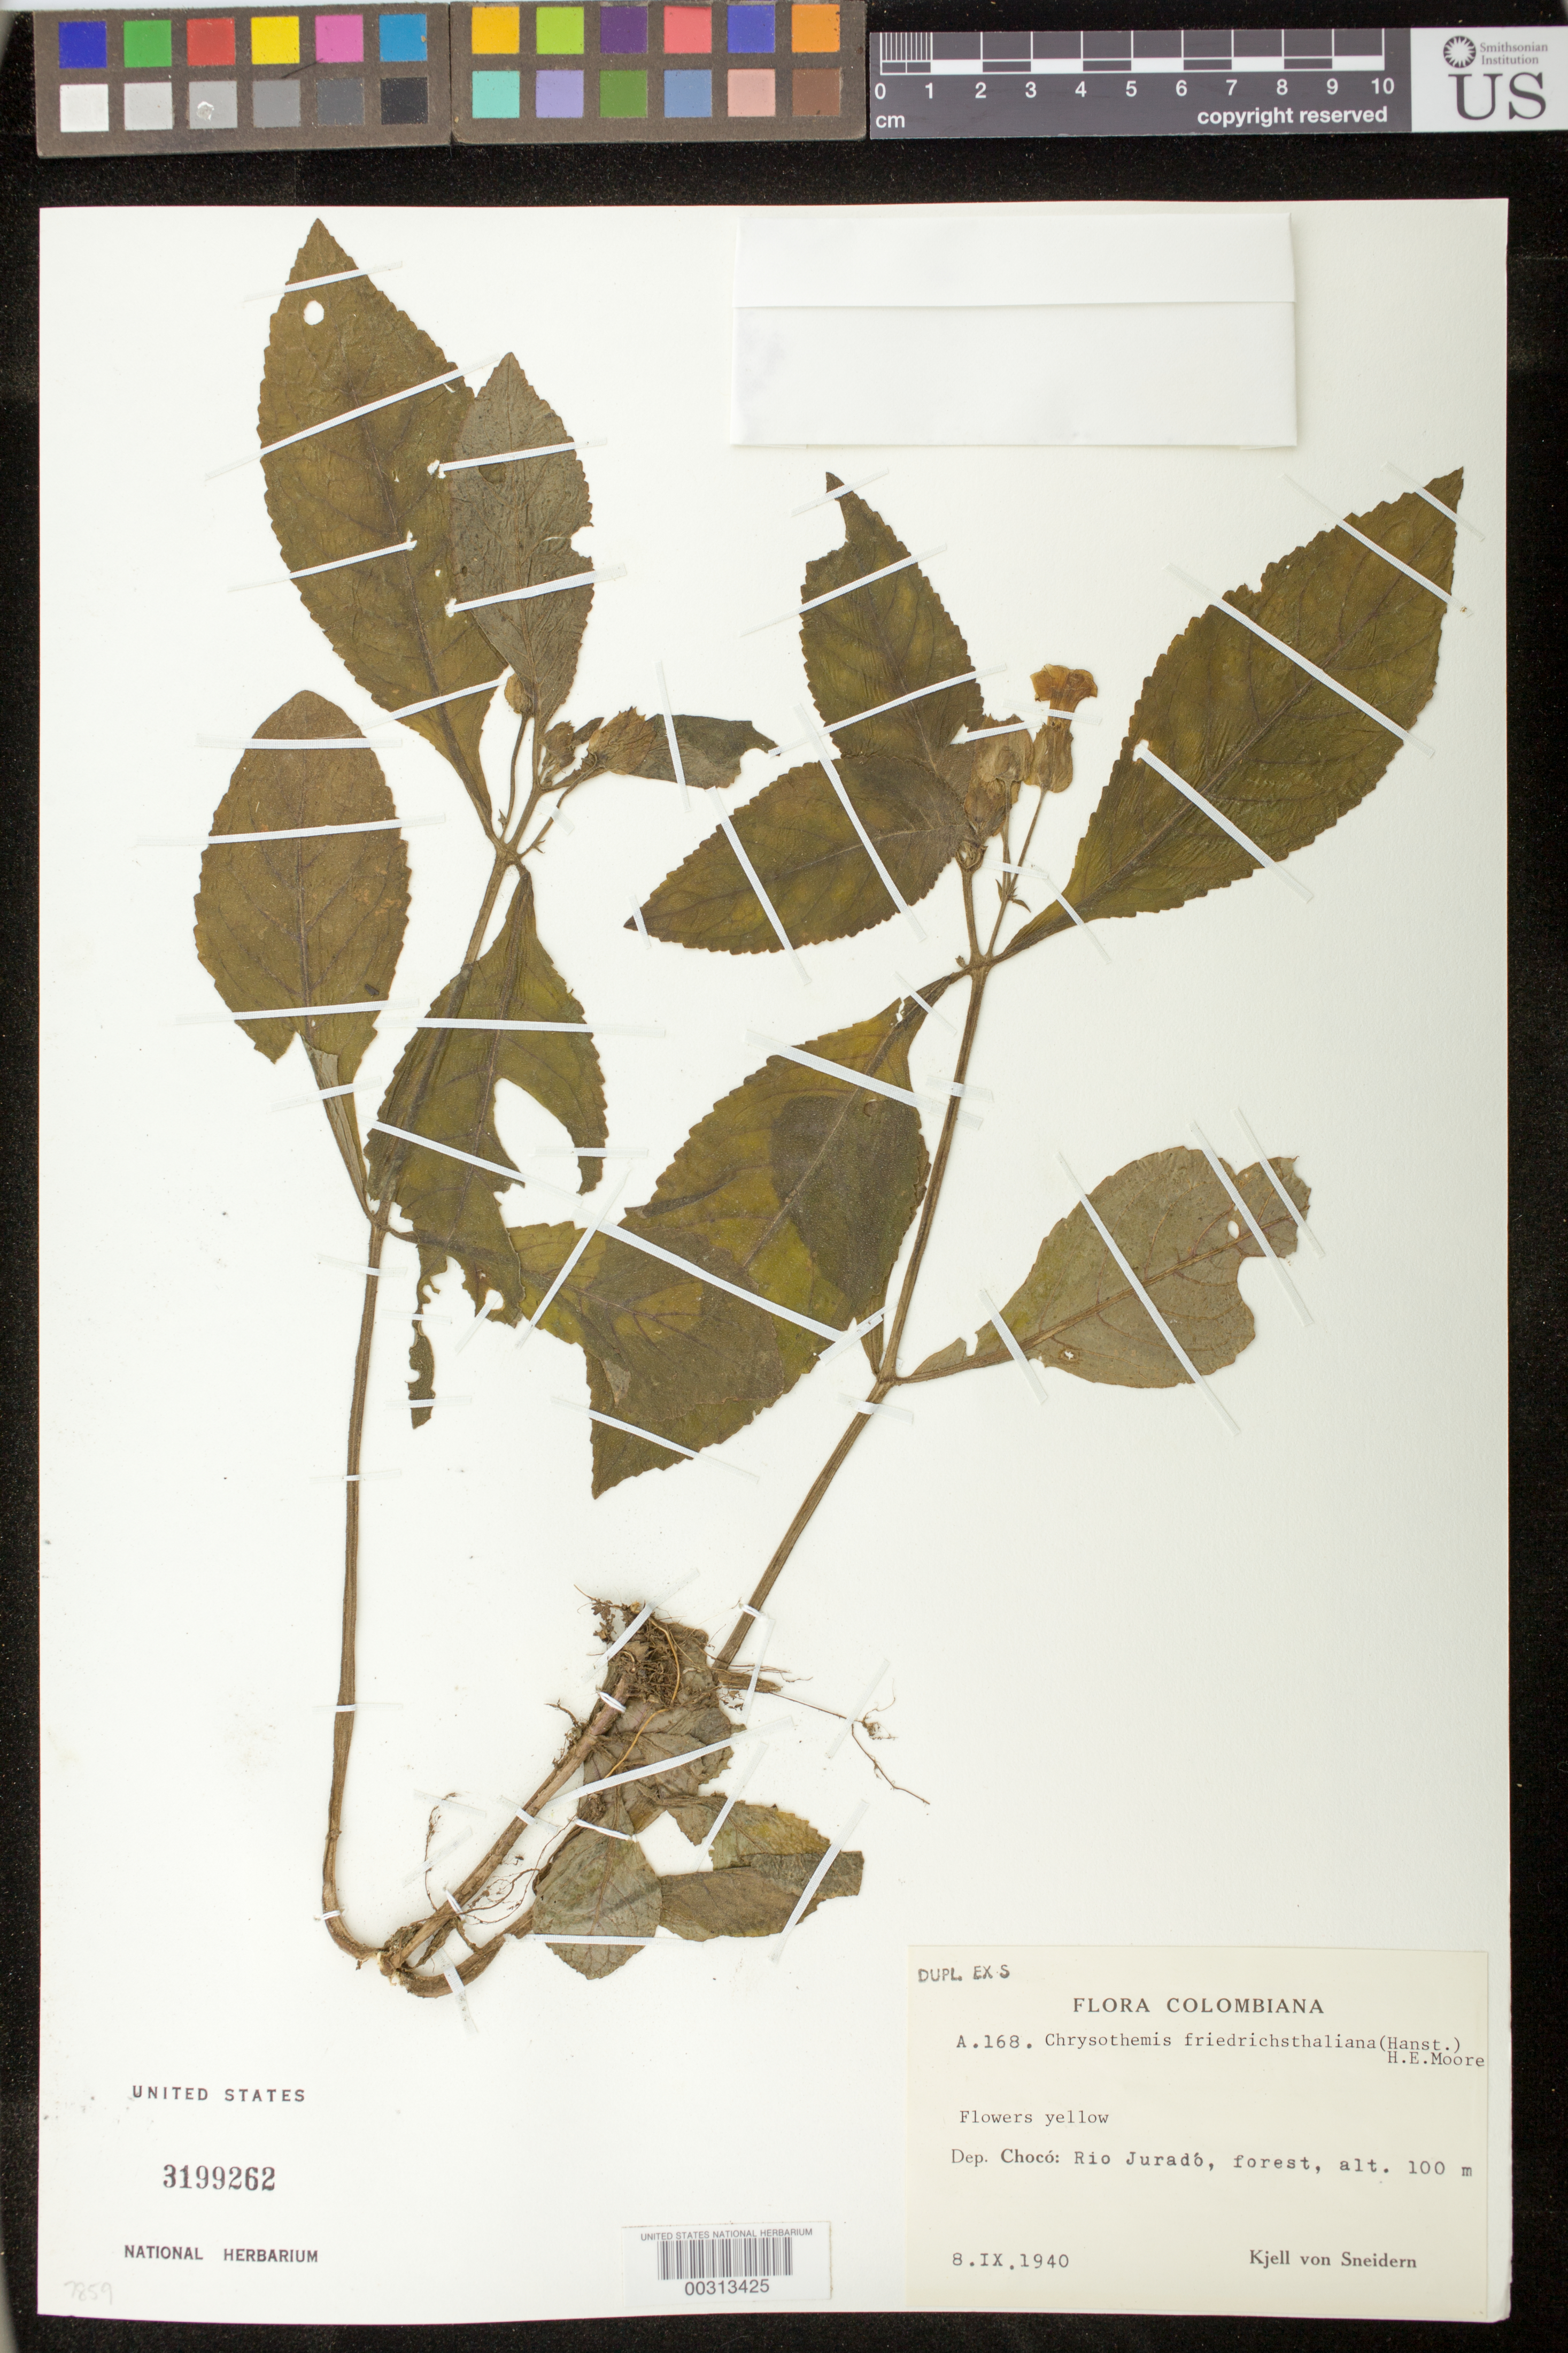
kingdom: Plantae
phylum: Tracheophyta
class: Magnoliopsida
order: Lamiales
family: Gesneriaceae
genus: Chrysothemis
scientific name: Chrysothemis friedrichsthaliana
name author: (Hanst.) H.E. Moore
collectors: K. von Sneidern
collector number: A 168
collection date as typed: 08 Sep 1940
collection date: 1940-09-08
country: Colombia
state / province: Chocó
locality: Rio Jurado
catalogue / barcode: US 3199262